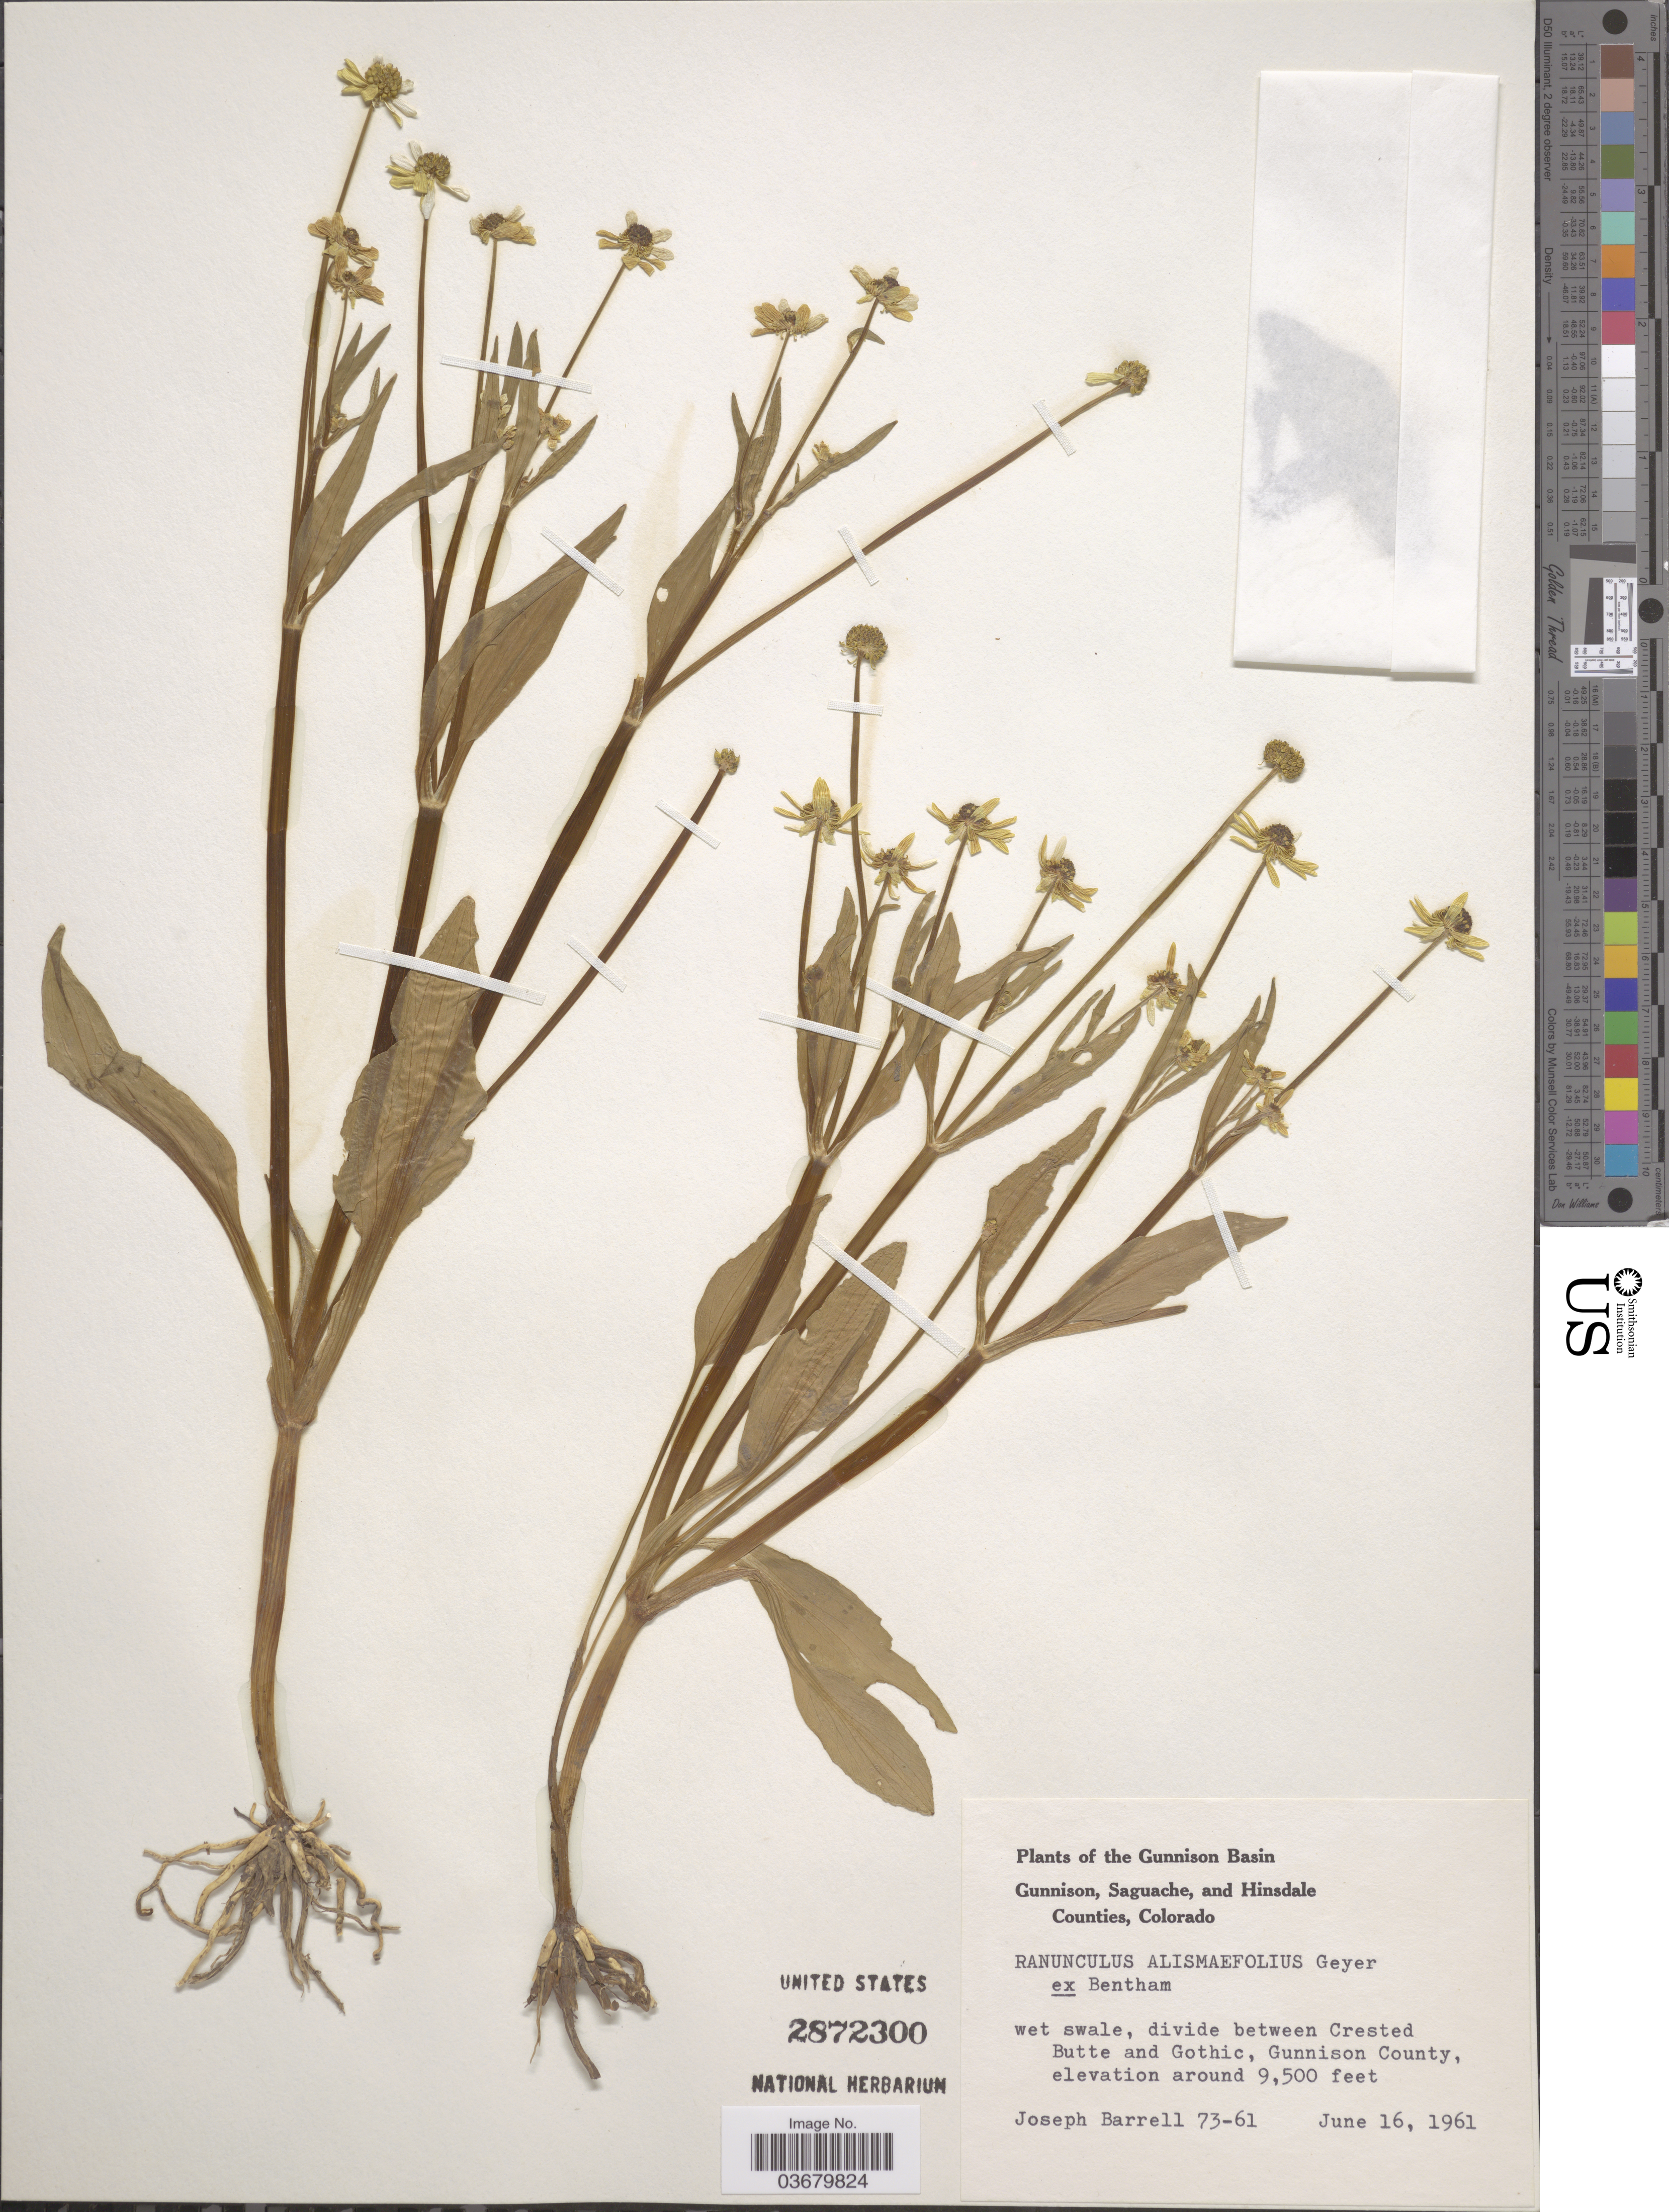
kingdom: Plantae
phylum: Tracheophyta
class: Magnoliopsida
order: Ranunculales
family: Ranunculaceae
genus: Ranunculus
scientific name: Ranunculus alismifolius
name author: Geyer ex Benth.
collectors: J. Barrell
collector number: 73-61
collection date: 1961-06-16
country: United States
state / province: Colorado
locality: The Gunnison Basin. Divide between Crested Butte and Gothic, Gunnison County.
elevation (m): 2896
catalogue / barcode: US 2872300